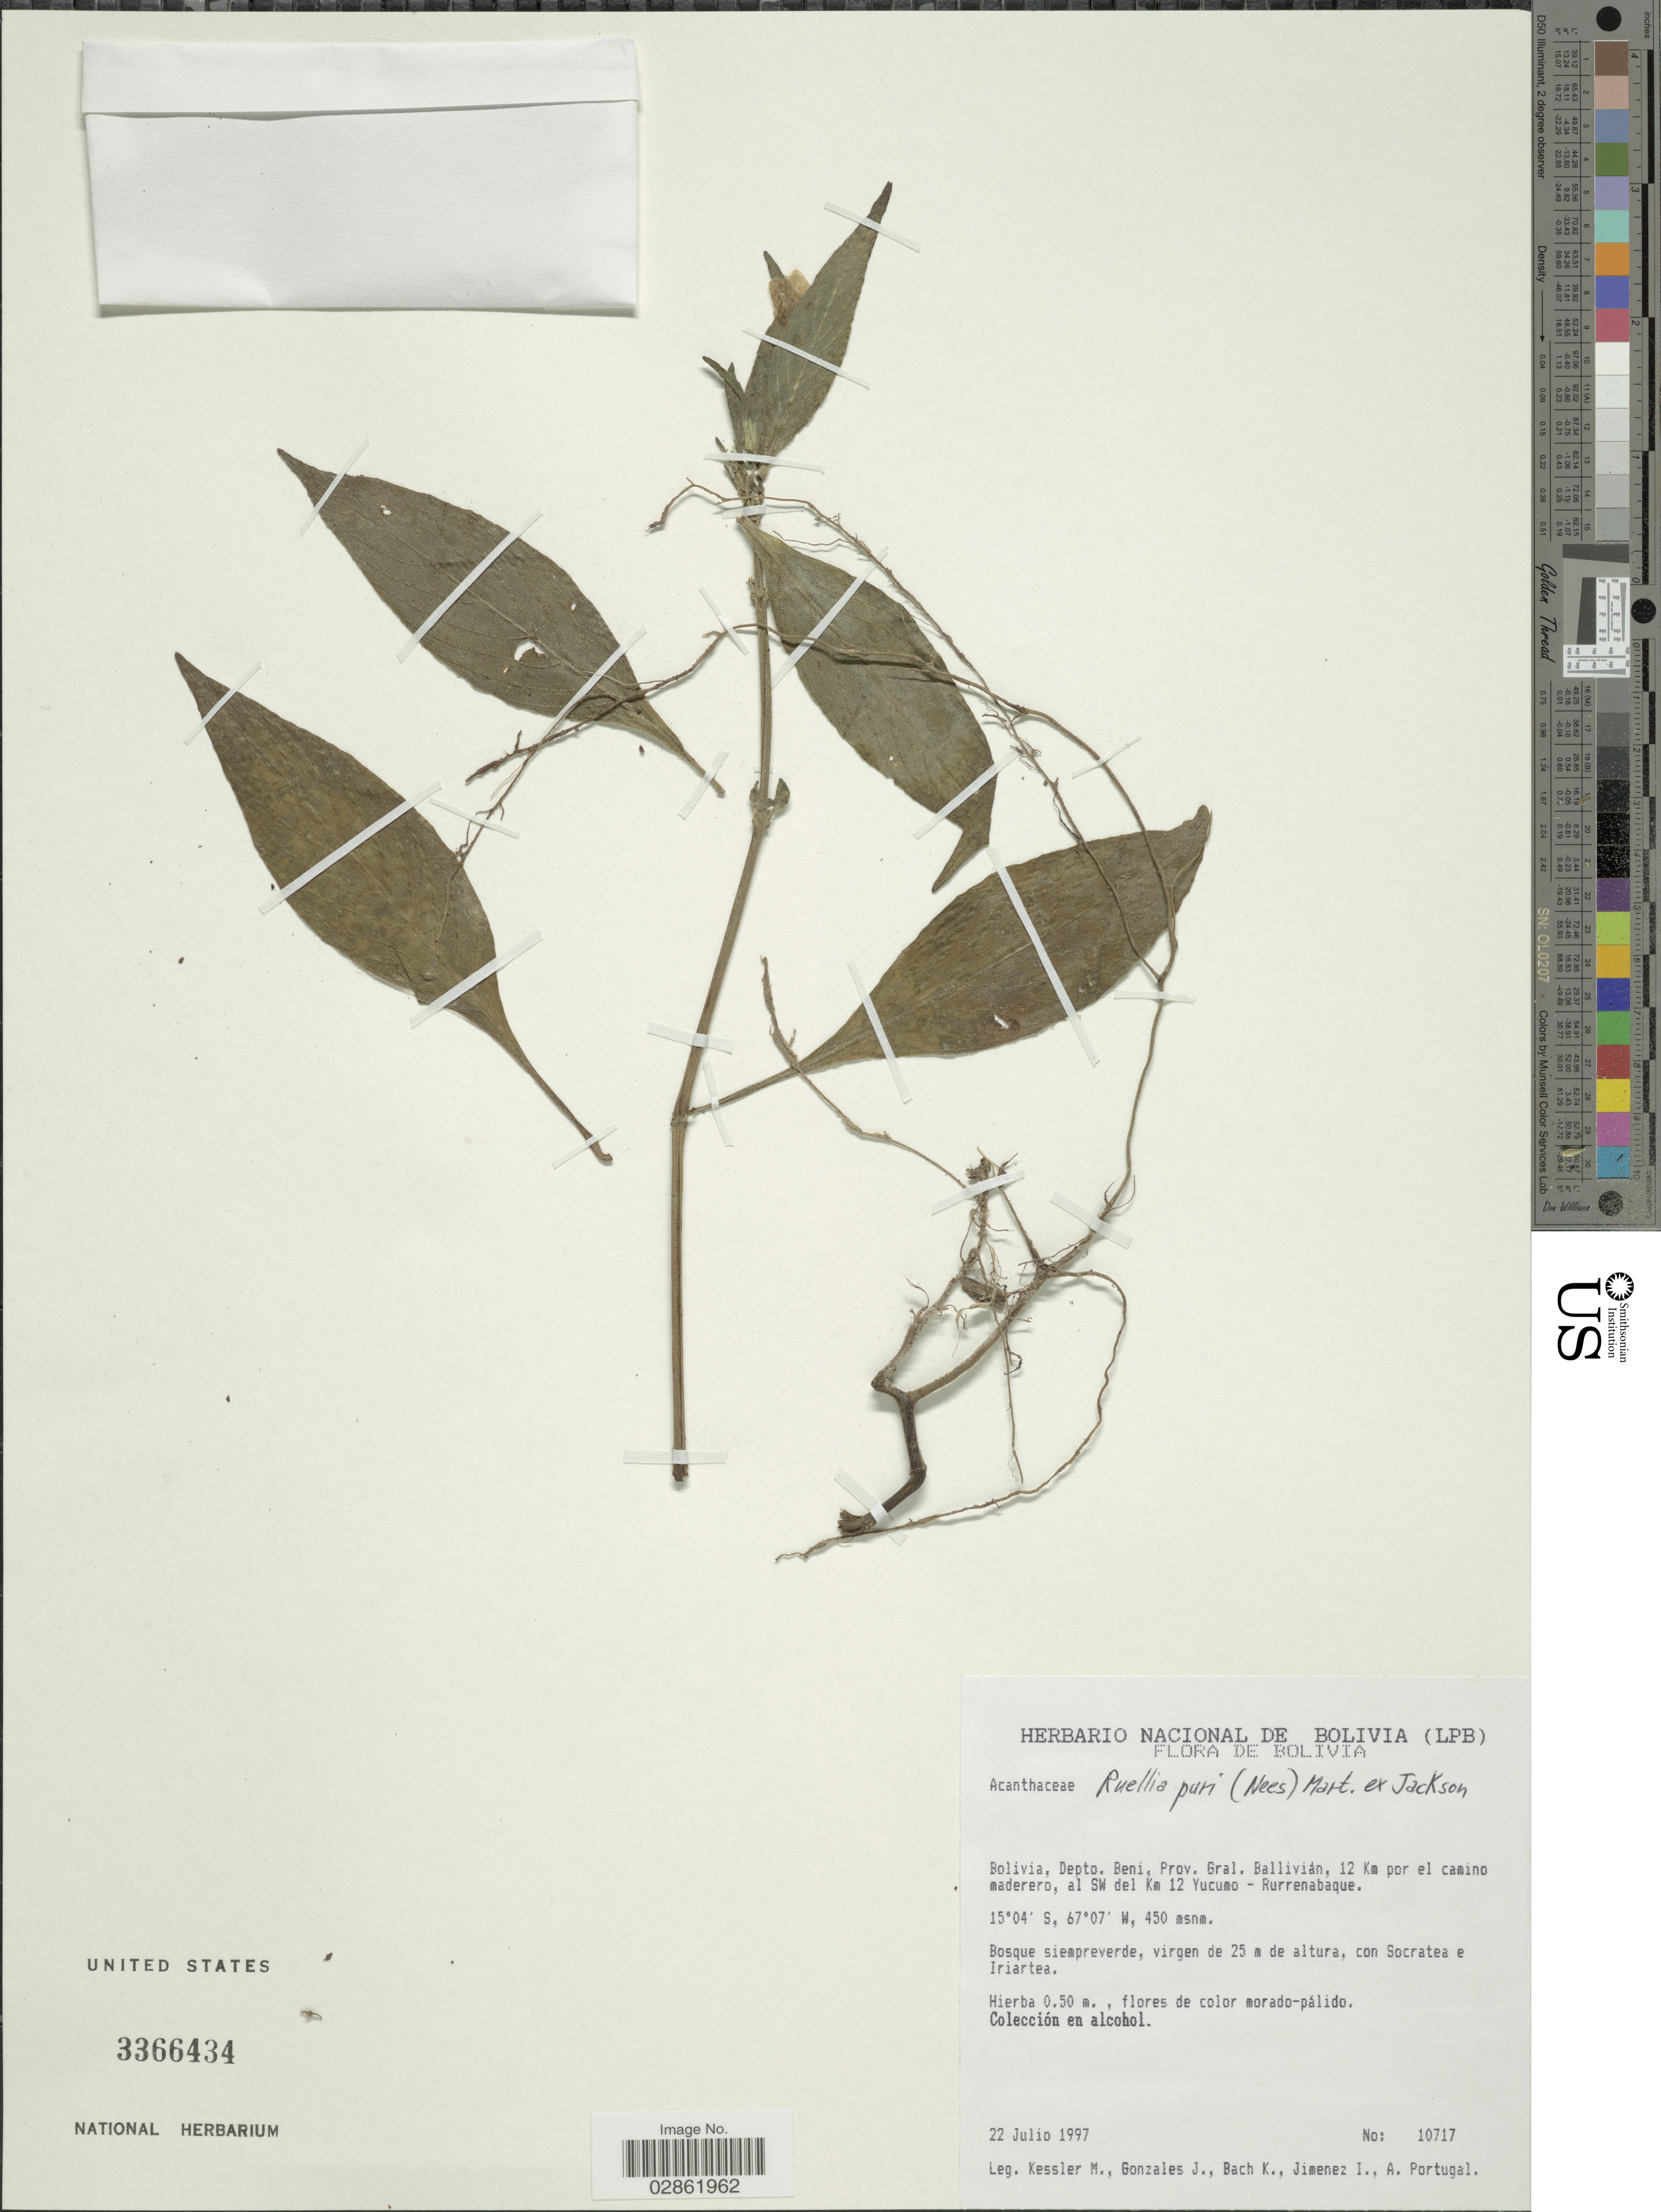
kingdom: Plantae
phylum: Tracheophyta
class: Magnoliopsida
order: Lamiales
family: Acanthaceae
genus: Ruellia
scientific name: Ruellia puri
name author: Mart. ex Nees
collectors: M. Kessler, J. Gonzales, K. Bach, I. Jimenez & A. Portugal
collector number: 10717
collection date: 1997-07-22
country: Bolivia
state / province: Beni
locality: Depto. Beni, Prov. Gral, Ballivián, 12 Km por el camino maderero, al SW del Km 12 Yucumo - Rurrenabaque.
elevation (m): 450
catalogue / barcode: US 3366434